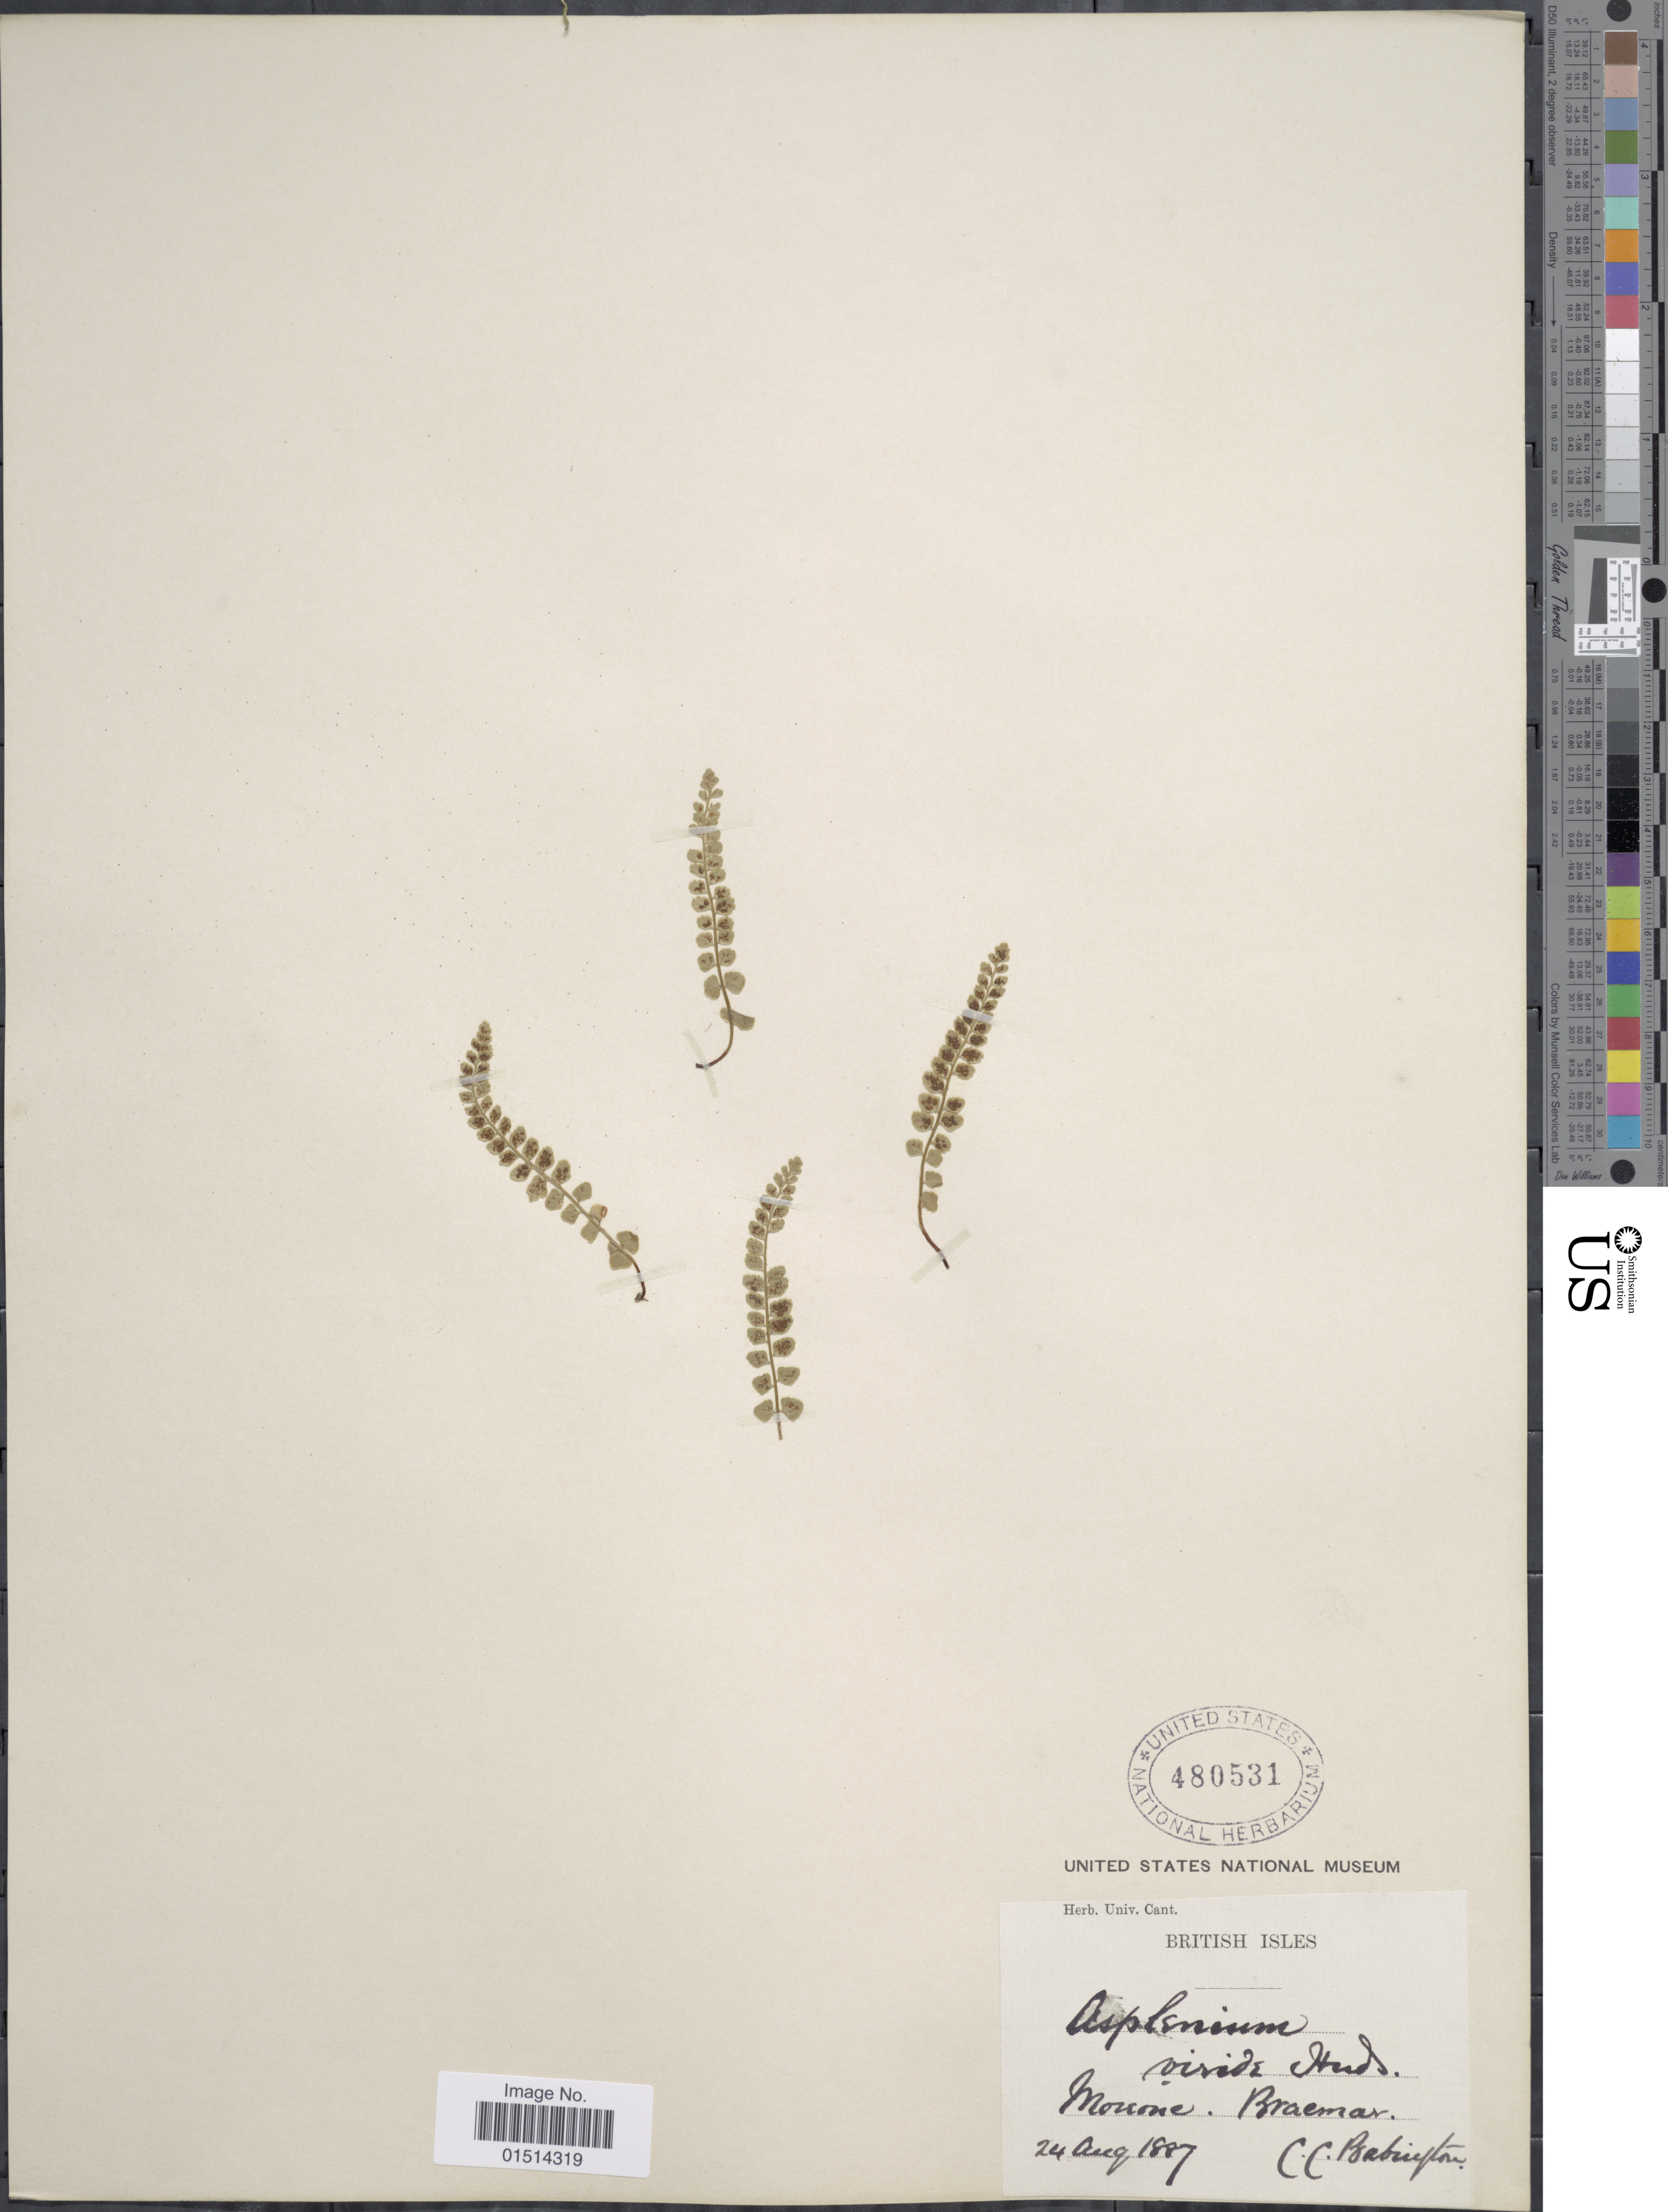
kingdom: Plantae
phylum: Tracheophyta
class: Polypodiopsida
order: Polypodiales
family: Aspleniaceae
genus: Asplenium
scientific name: Asplenium viride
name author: Huds.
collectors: C. Babington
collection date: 1887-08-24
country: United Kingdom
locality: British Isles, Mouine, Braemar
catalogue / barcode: US 480531